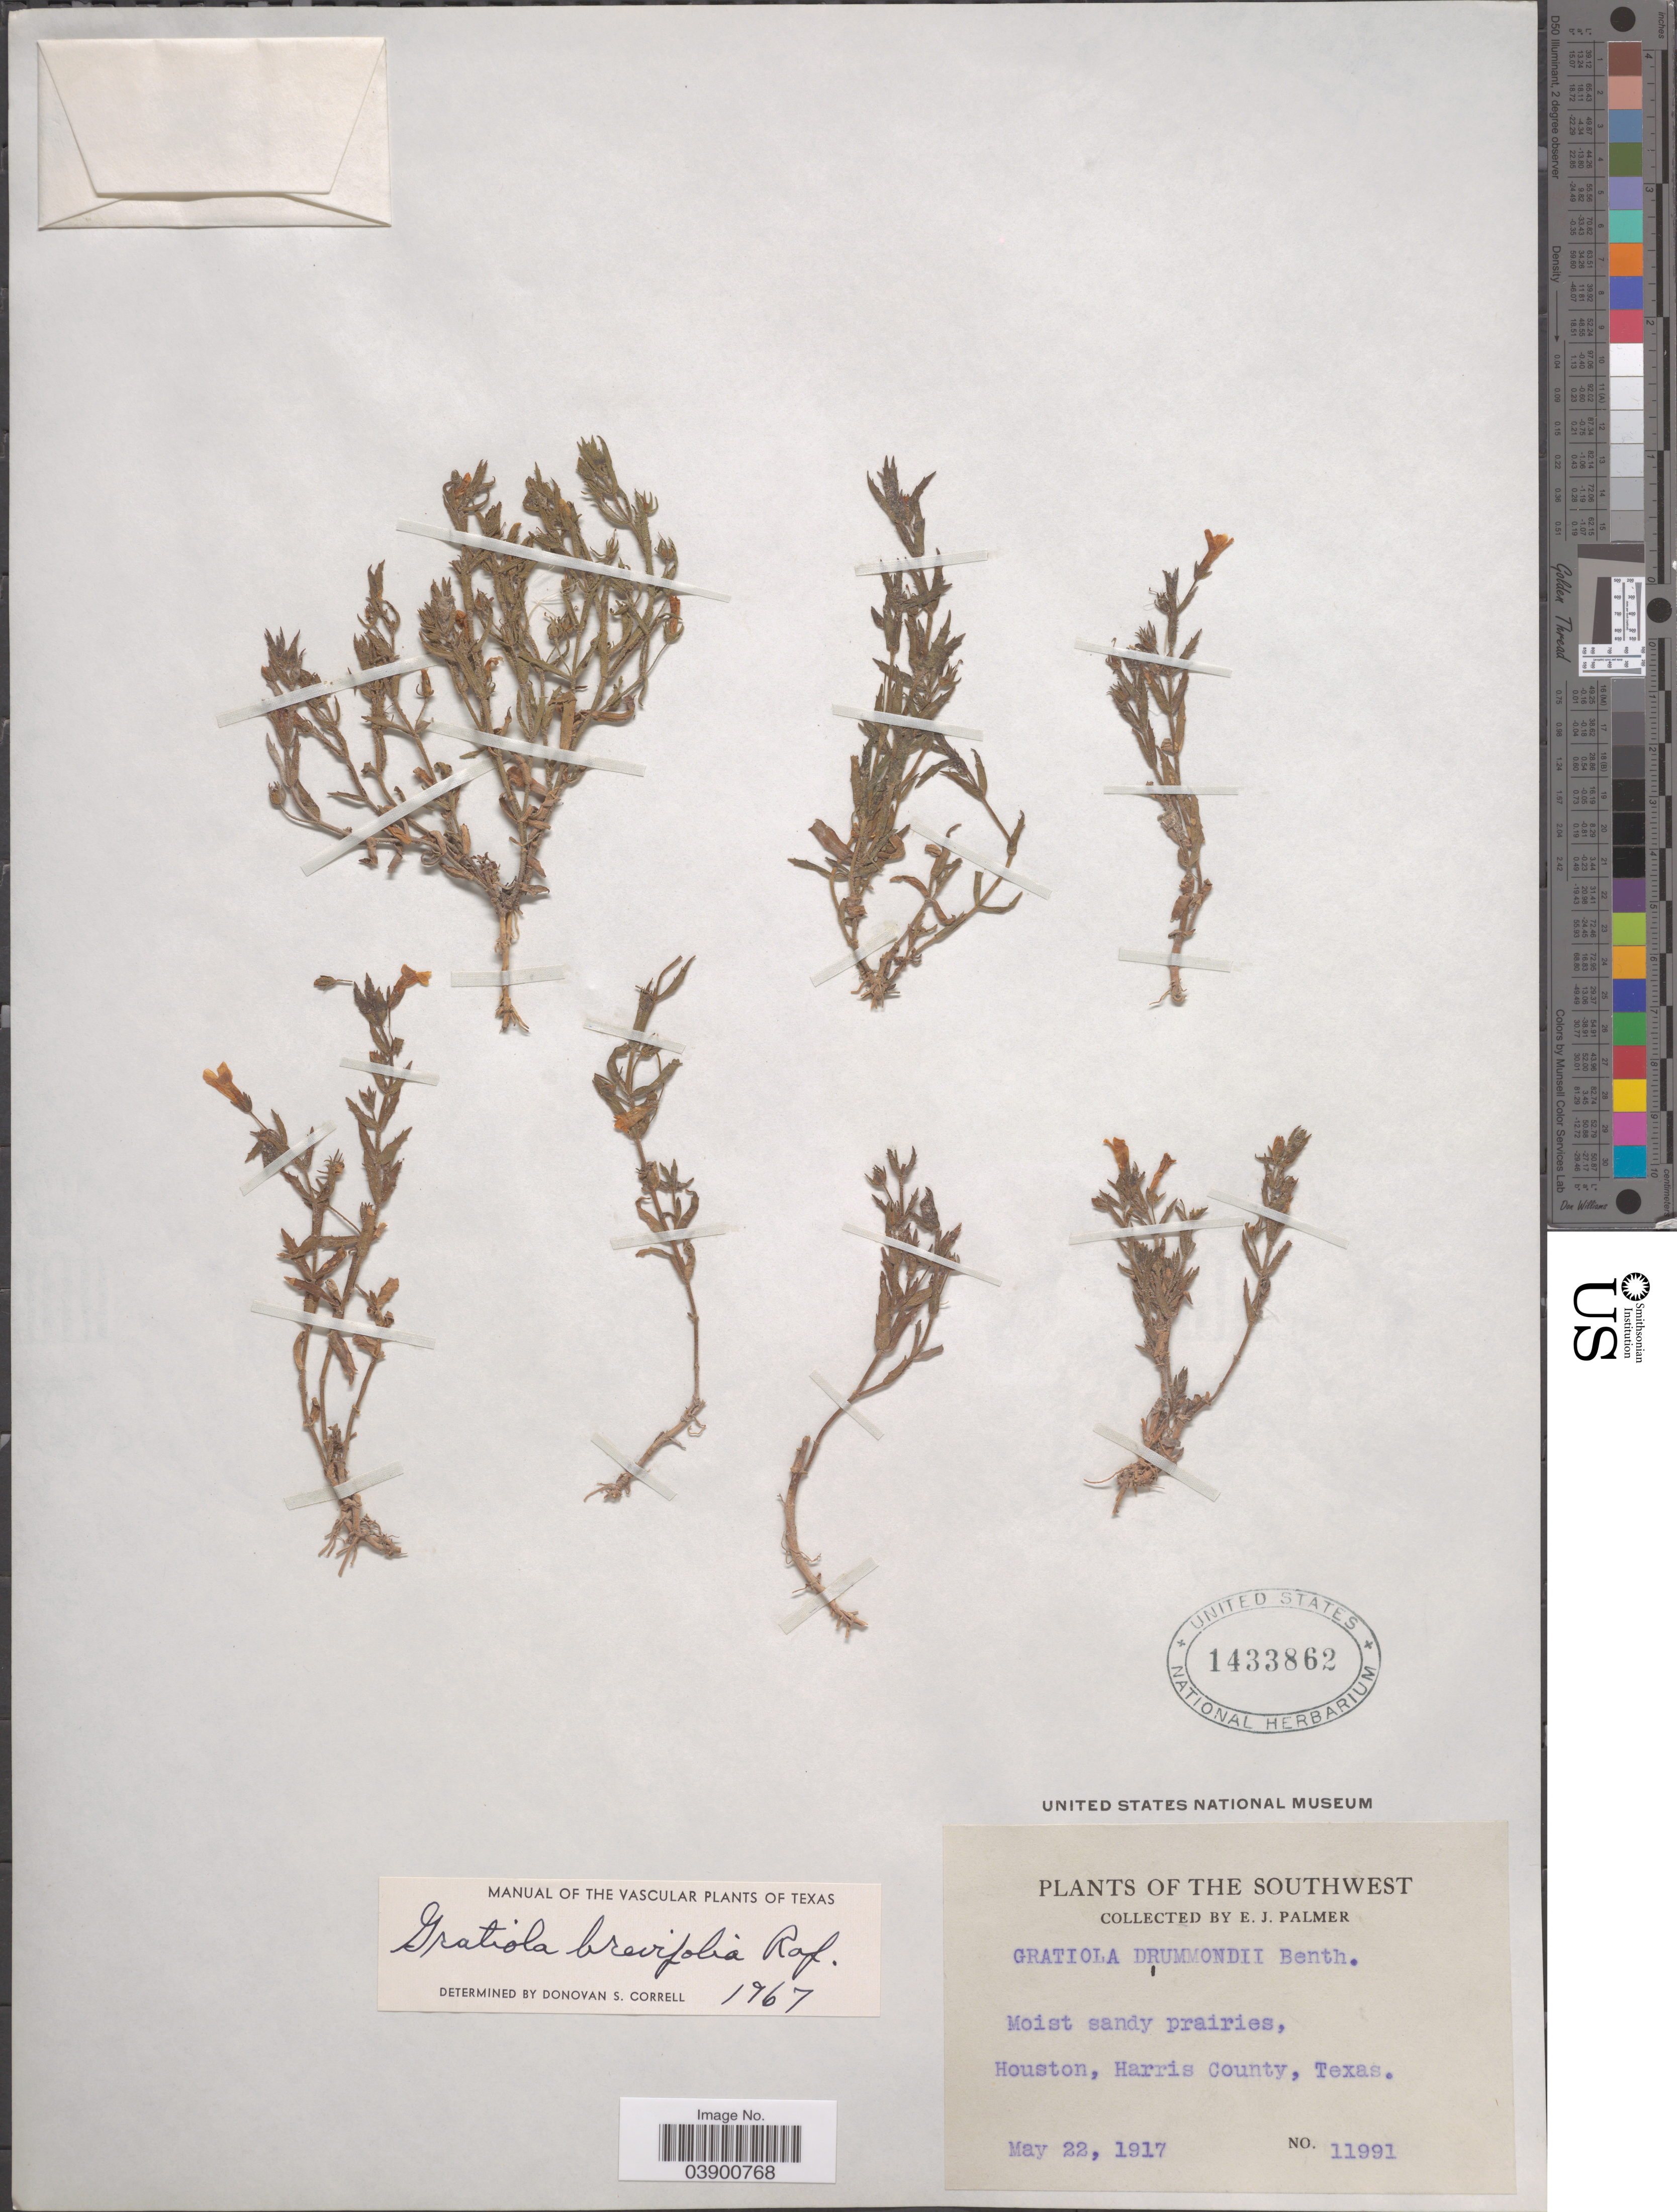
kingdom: Plantae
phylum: Tracheophyta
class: Magnoliopsida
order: Lamiales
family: Plantaginaceae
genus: Gratiola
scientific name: Gratiola brevifolia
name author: Raf.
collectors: E. J. Palmer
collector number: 11991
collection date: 1917-05-22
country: United States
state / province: Texas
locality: The Southwest. Houston, Harris County.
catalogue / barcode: US 1433862